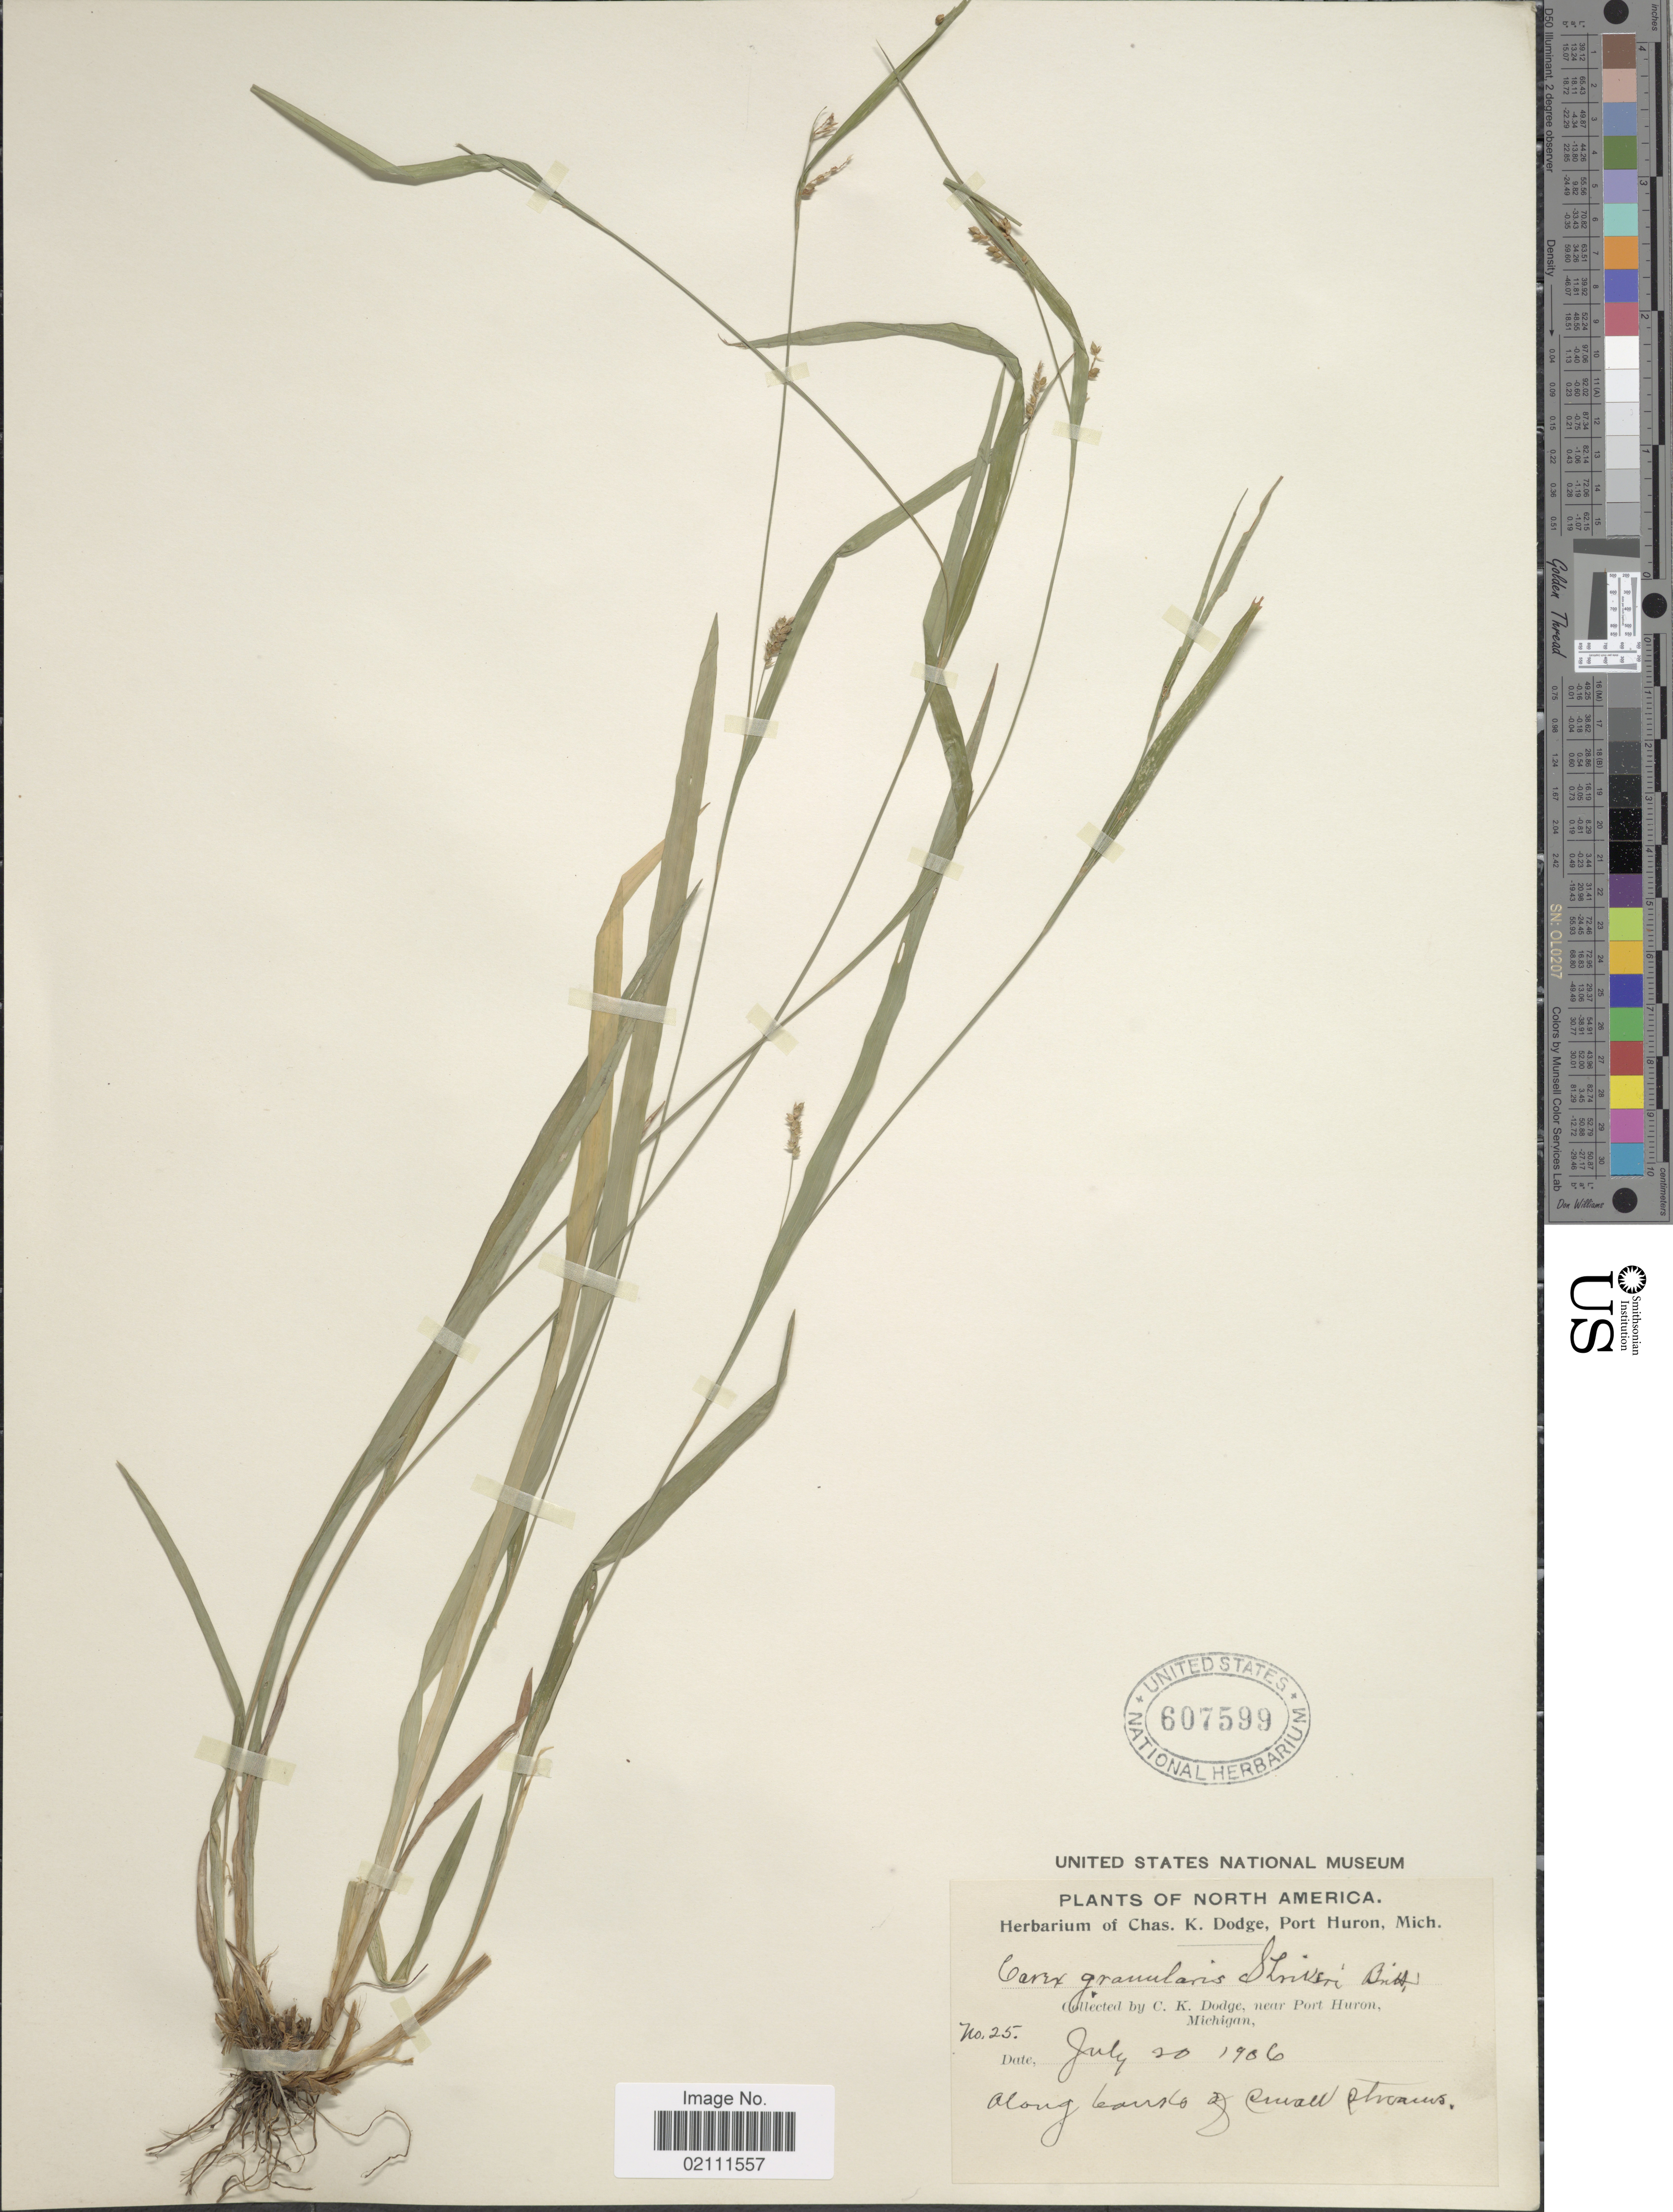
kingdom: Plantae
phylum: Tracheophyta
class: Liliopsida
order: Poales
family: Cyperaceae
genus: Carex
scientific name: Carex granularis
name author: Muhl. ex Willd.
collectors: C. K. Dodge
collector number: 25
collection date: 1906-07-20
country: United States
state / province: Michigan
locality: Near Port Huron, along banks of small streams.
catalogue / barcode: US 607599